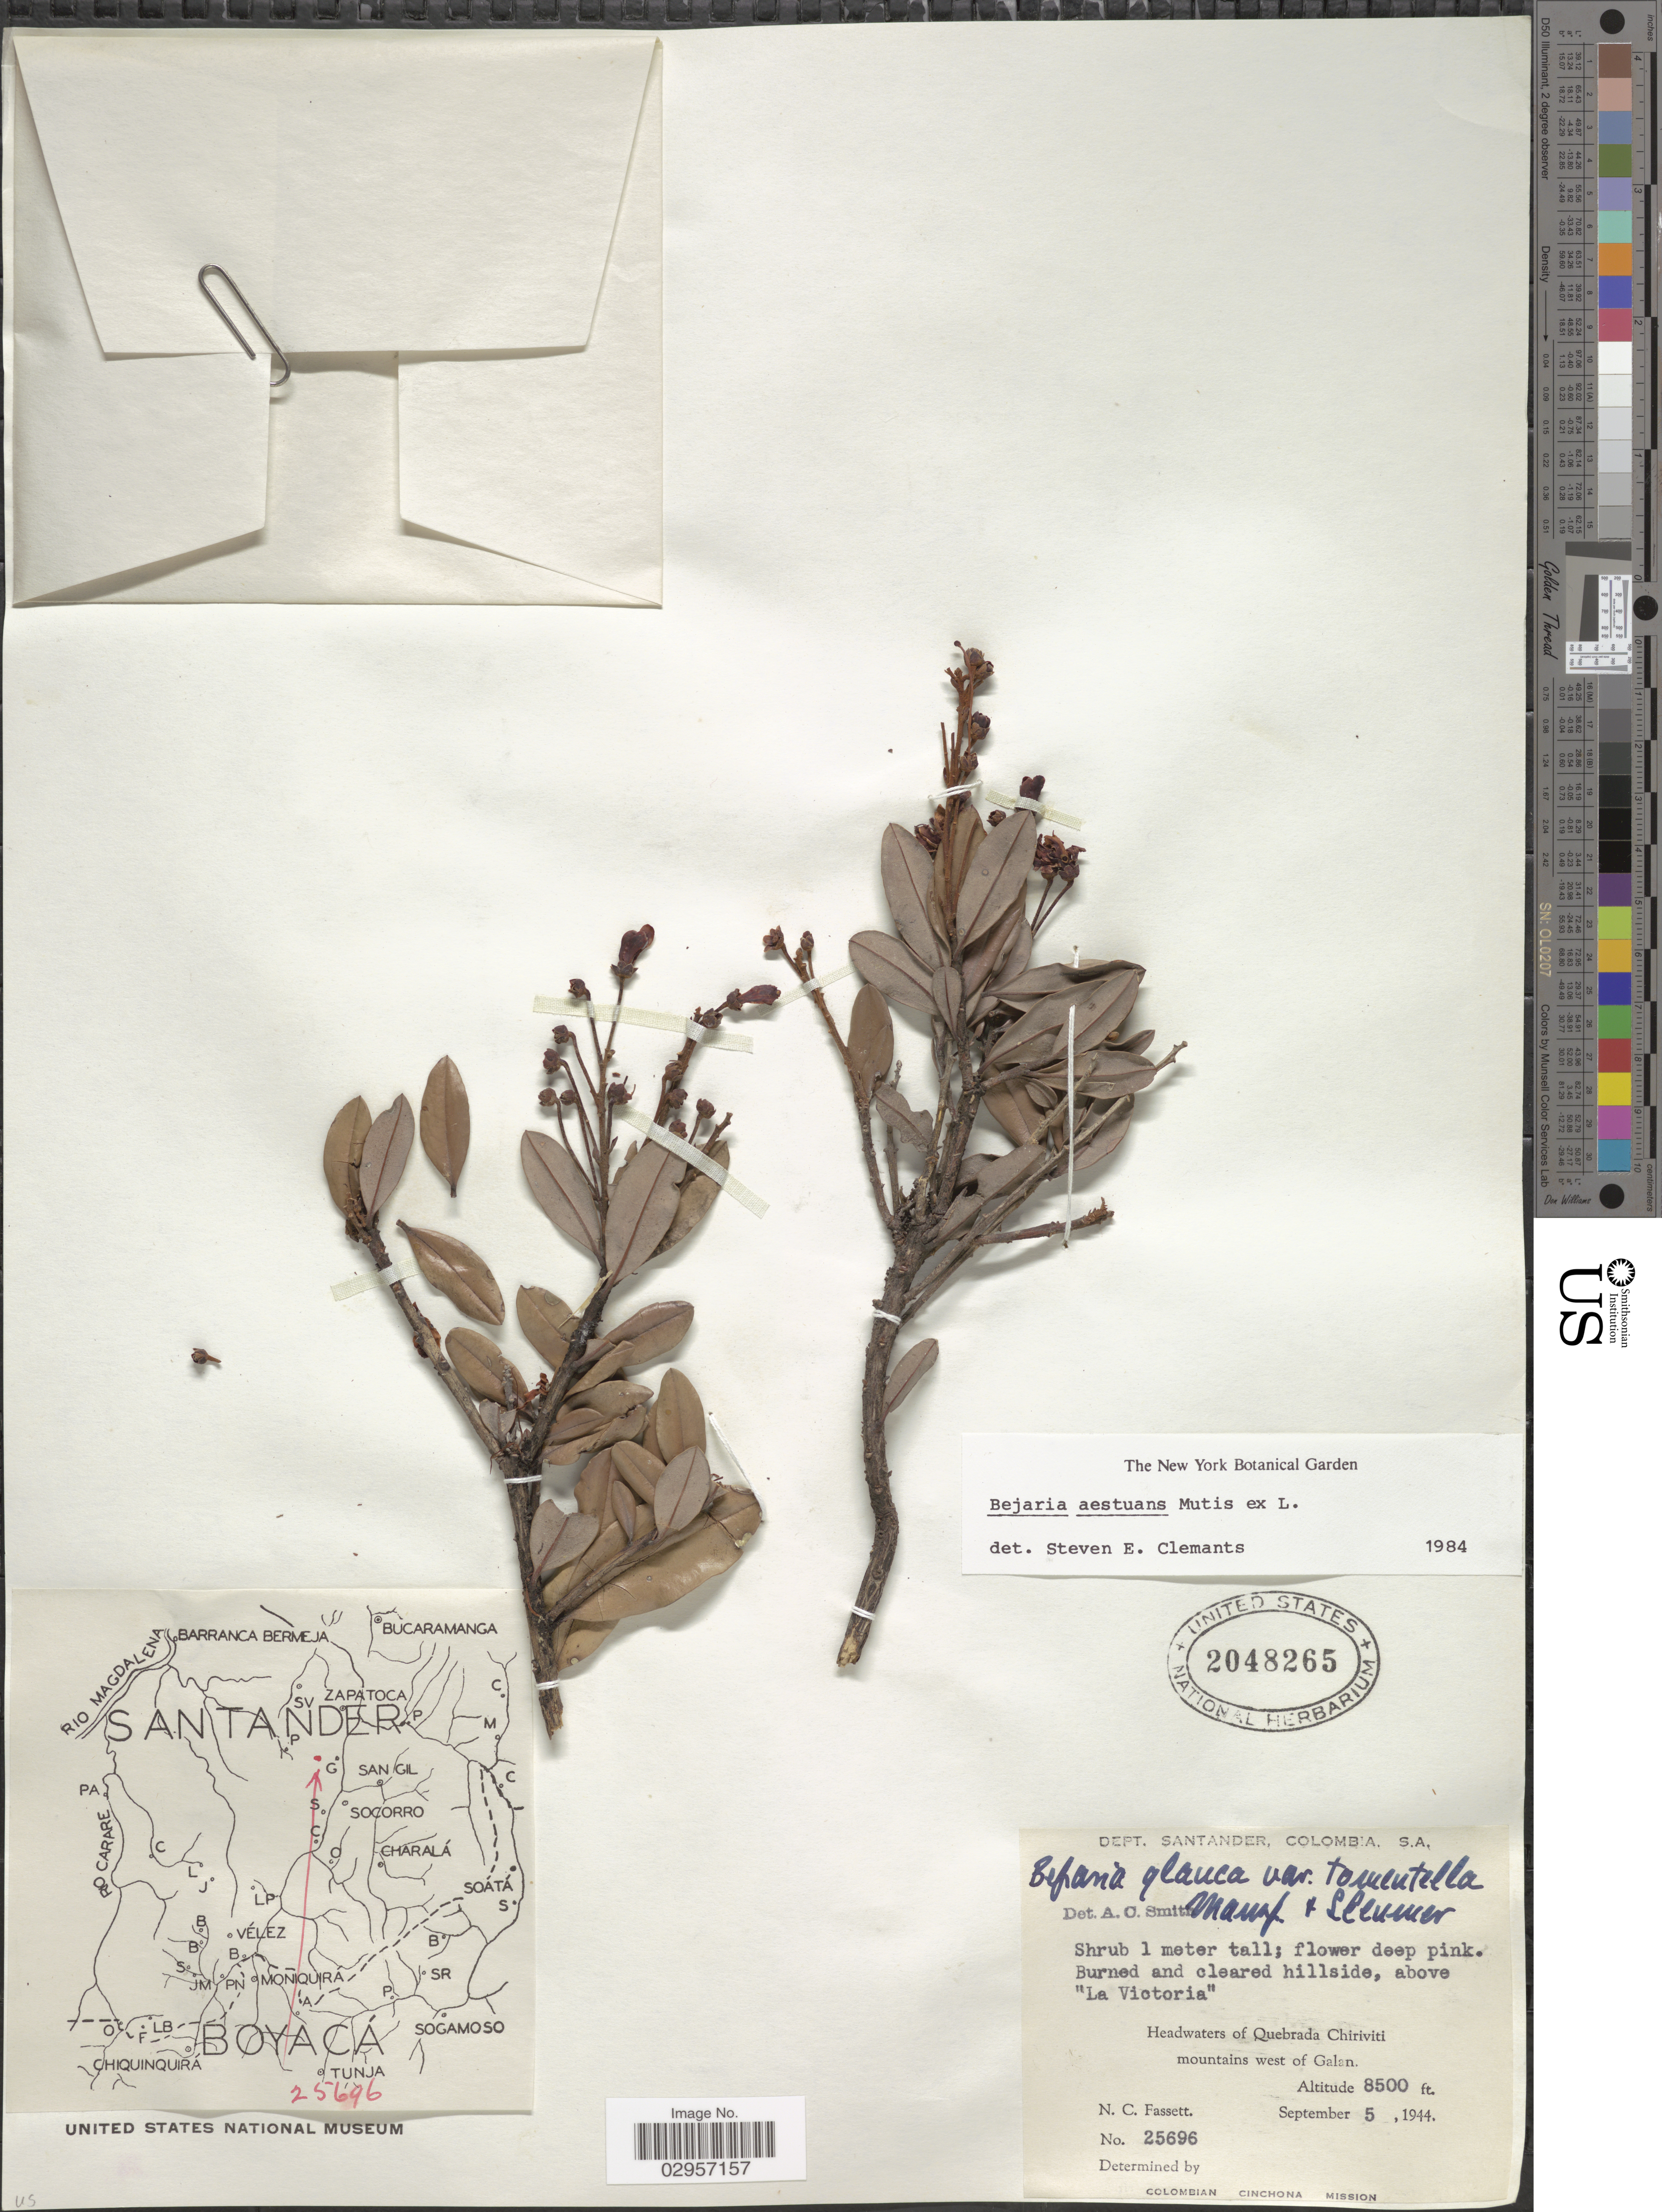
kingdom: Plantae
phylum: Tracheophyta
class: Magnoliopsida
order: Ericales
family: Ericaceae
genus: Befaria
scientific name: Befaria aestuans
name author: Mutis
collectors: N. C. Fassett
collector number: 25696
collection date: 1944-09-05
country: Colombia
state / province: Santander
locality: Dept. Santander. Burned and cleared hillside, above "La Victoria". Headwaters of Quebrada Chiriviti mountains west of Galan.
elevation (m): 2591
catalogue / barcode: US 2048265